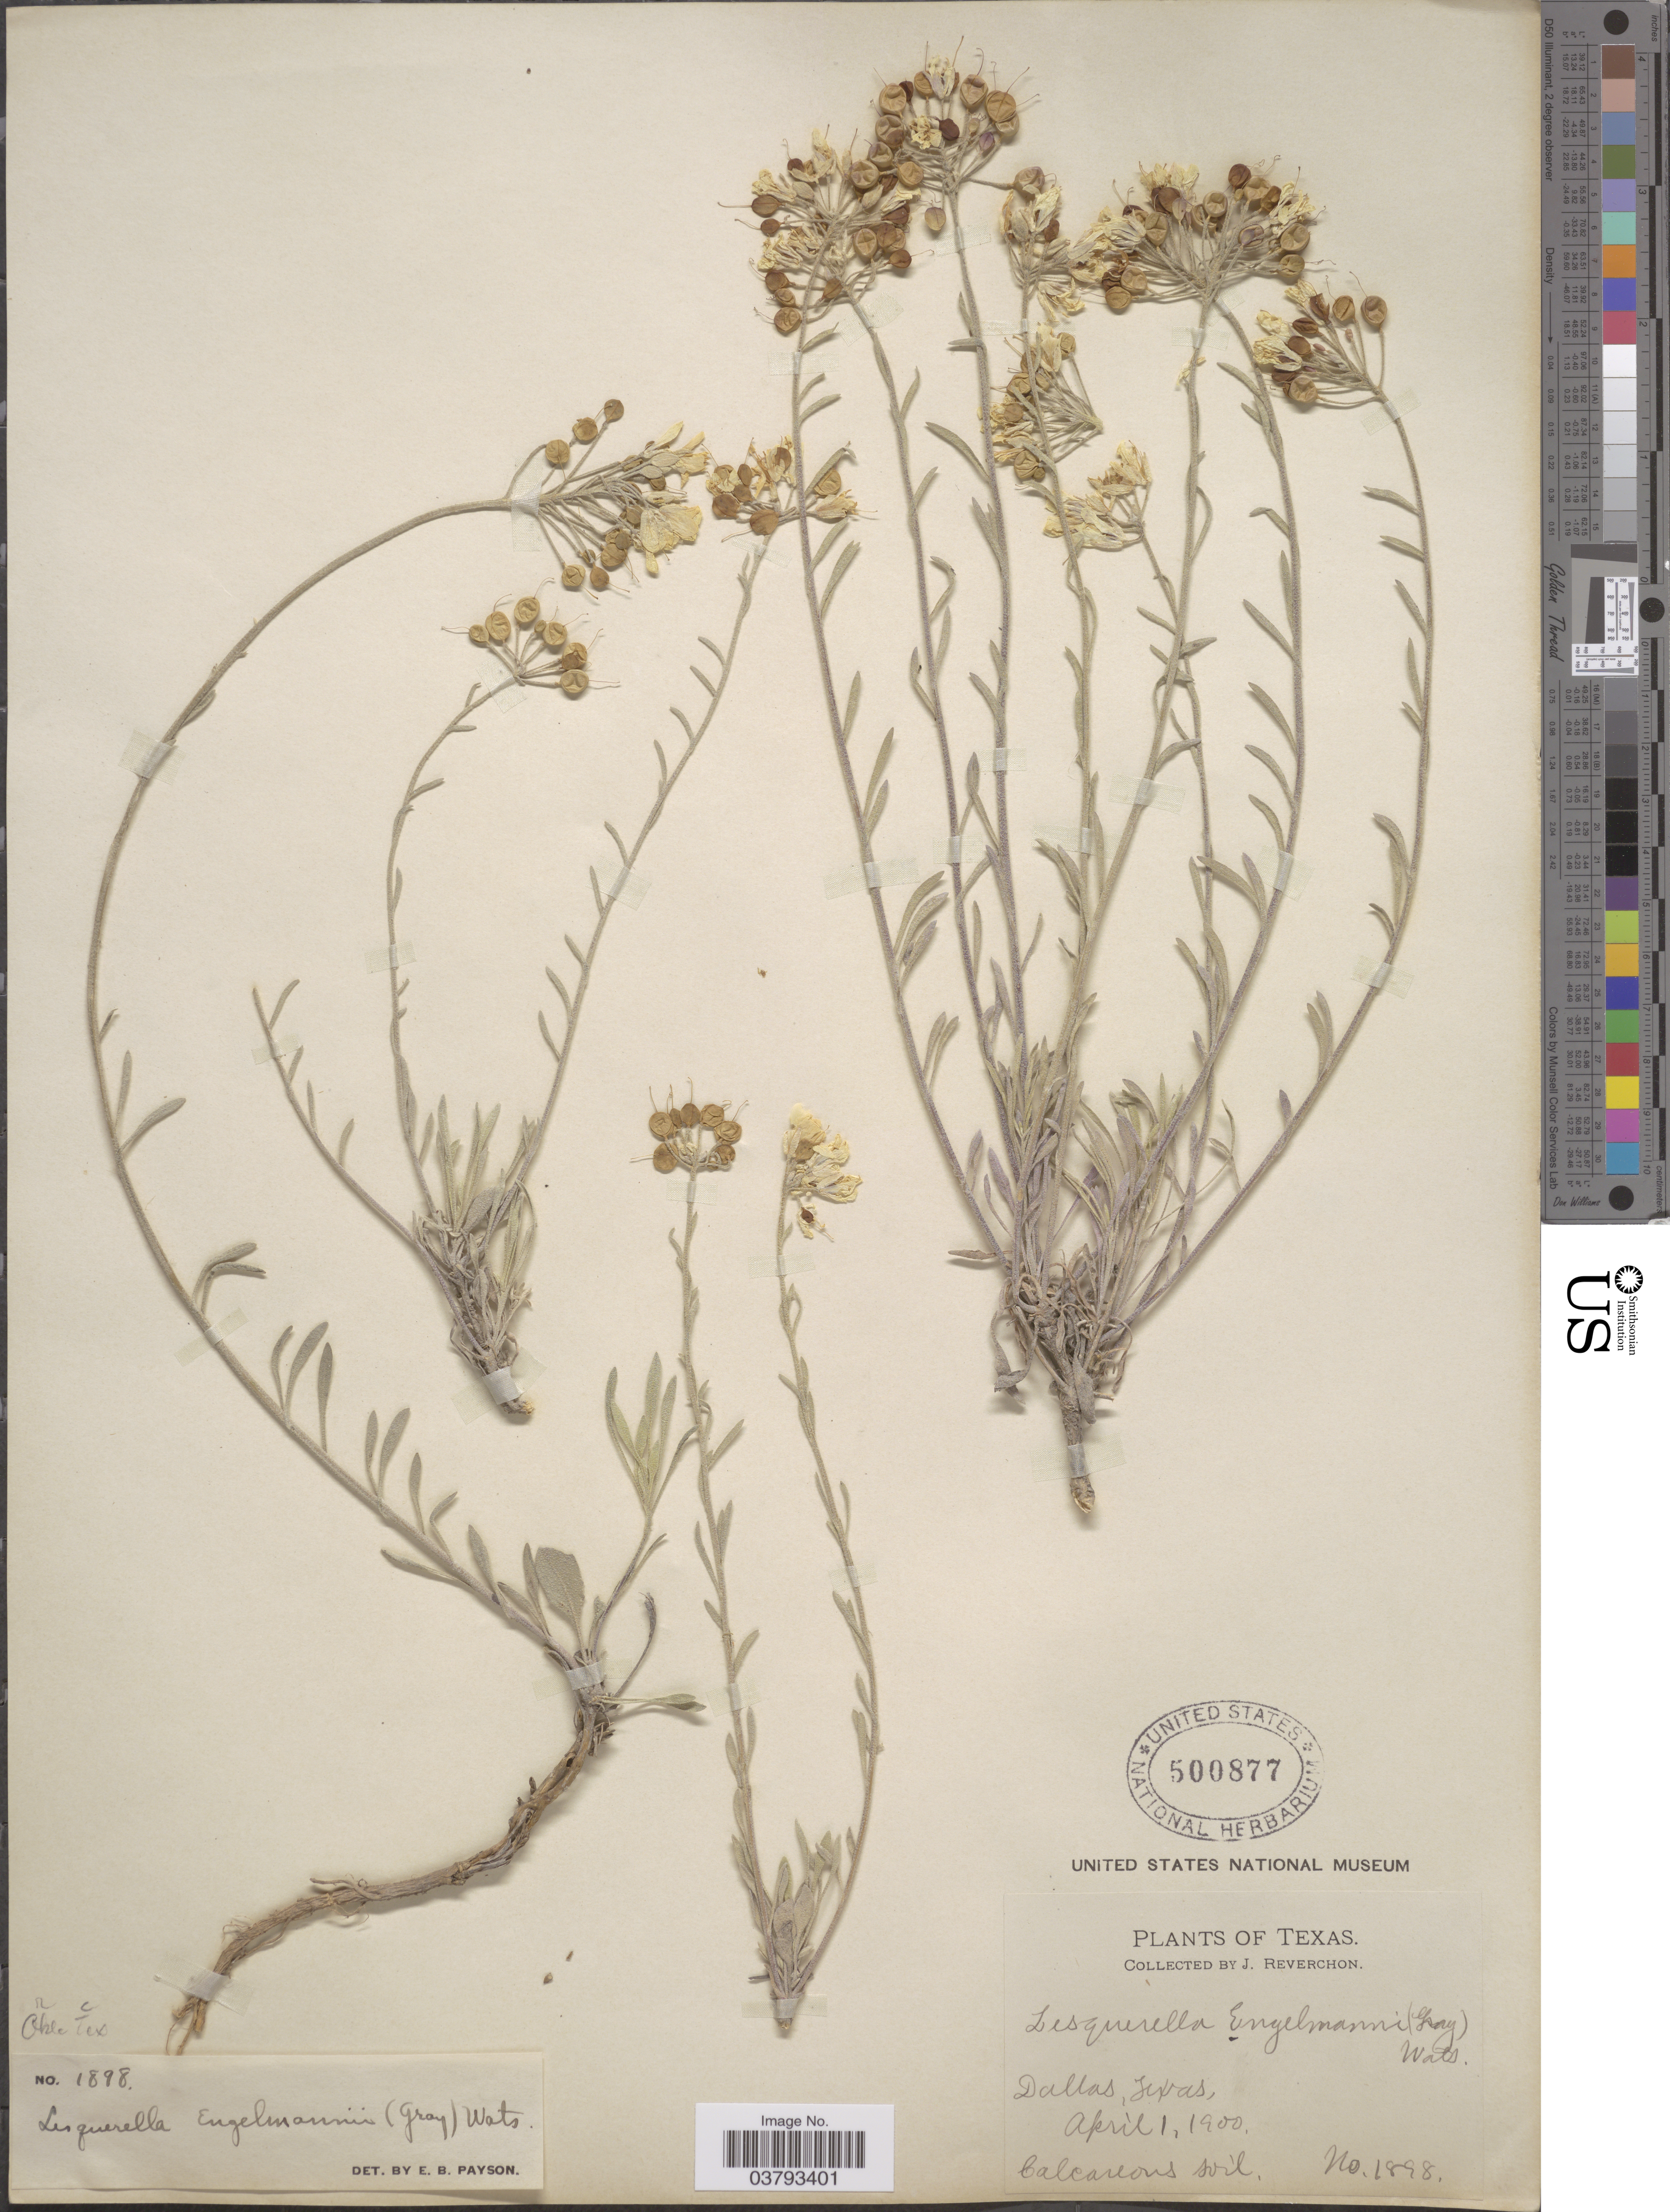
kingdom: Plantae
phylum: Tracheophyta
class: Magnoliopsida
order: Brassicales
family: Brassicaceae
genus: Lesquerella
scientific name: Lesquerella engelmannii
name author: (A. Gray) S. Watson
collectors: J. Reverchon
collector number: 1898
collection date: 1900-04-01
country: United States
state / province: Texas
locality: Dallas.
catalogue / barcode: US 500877